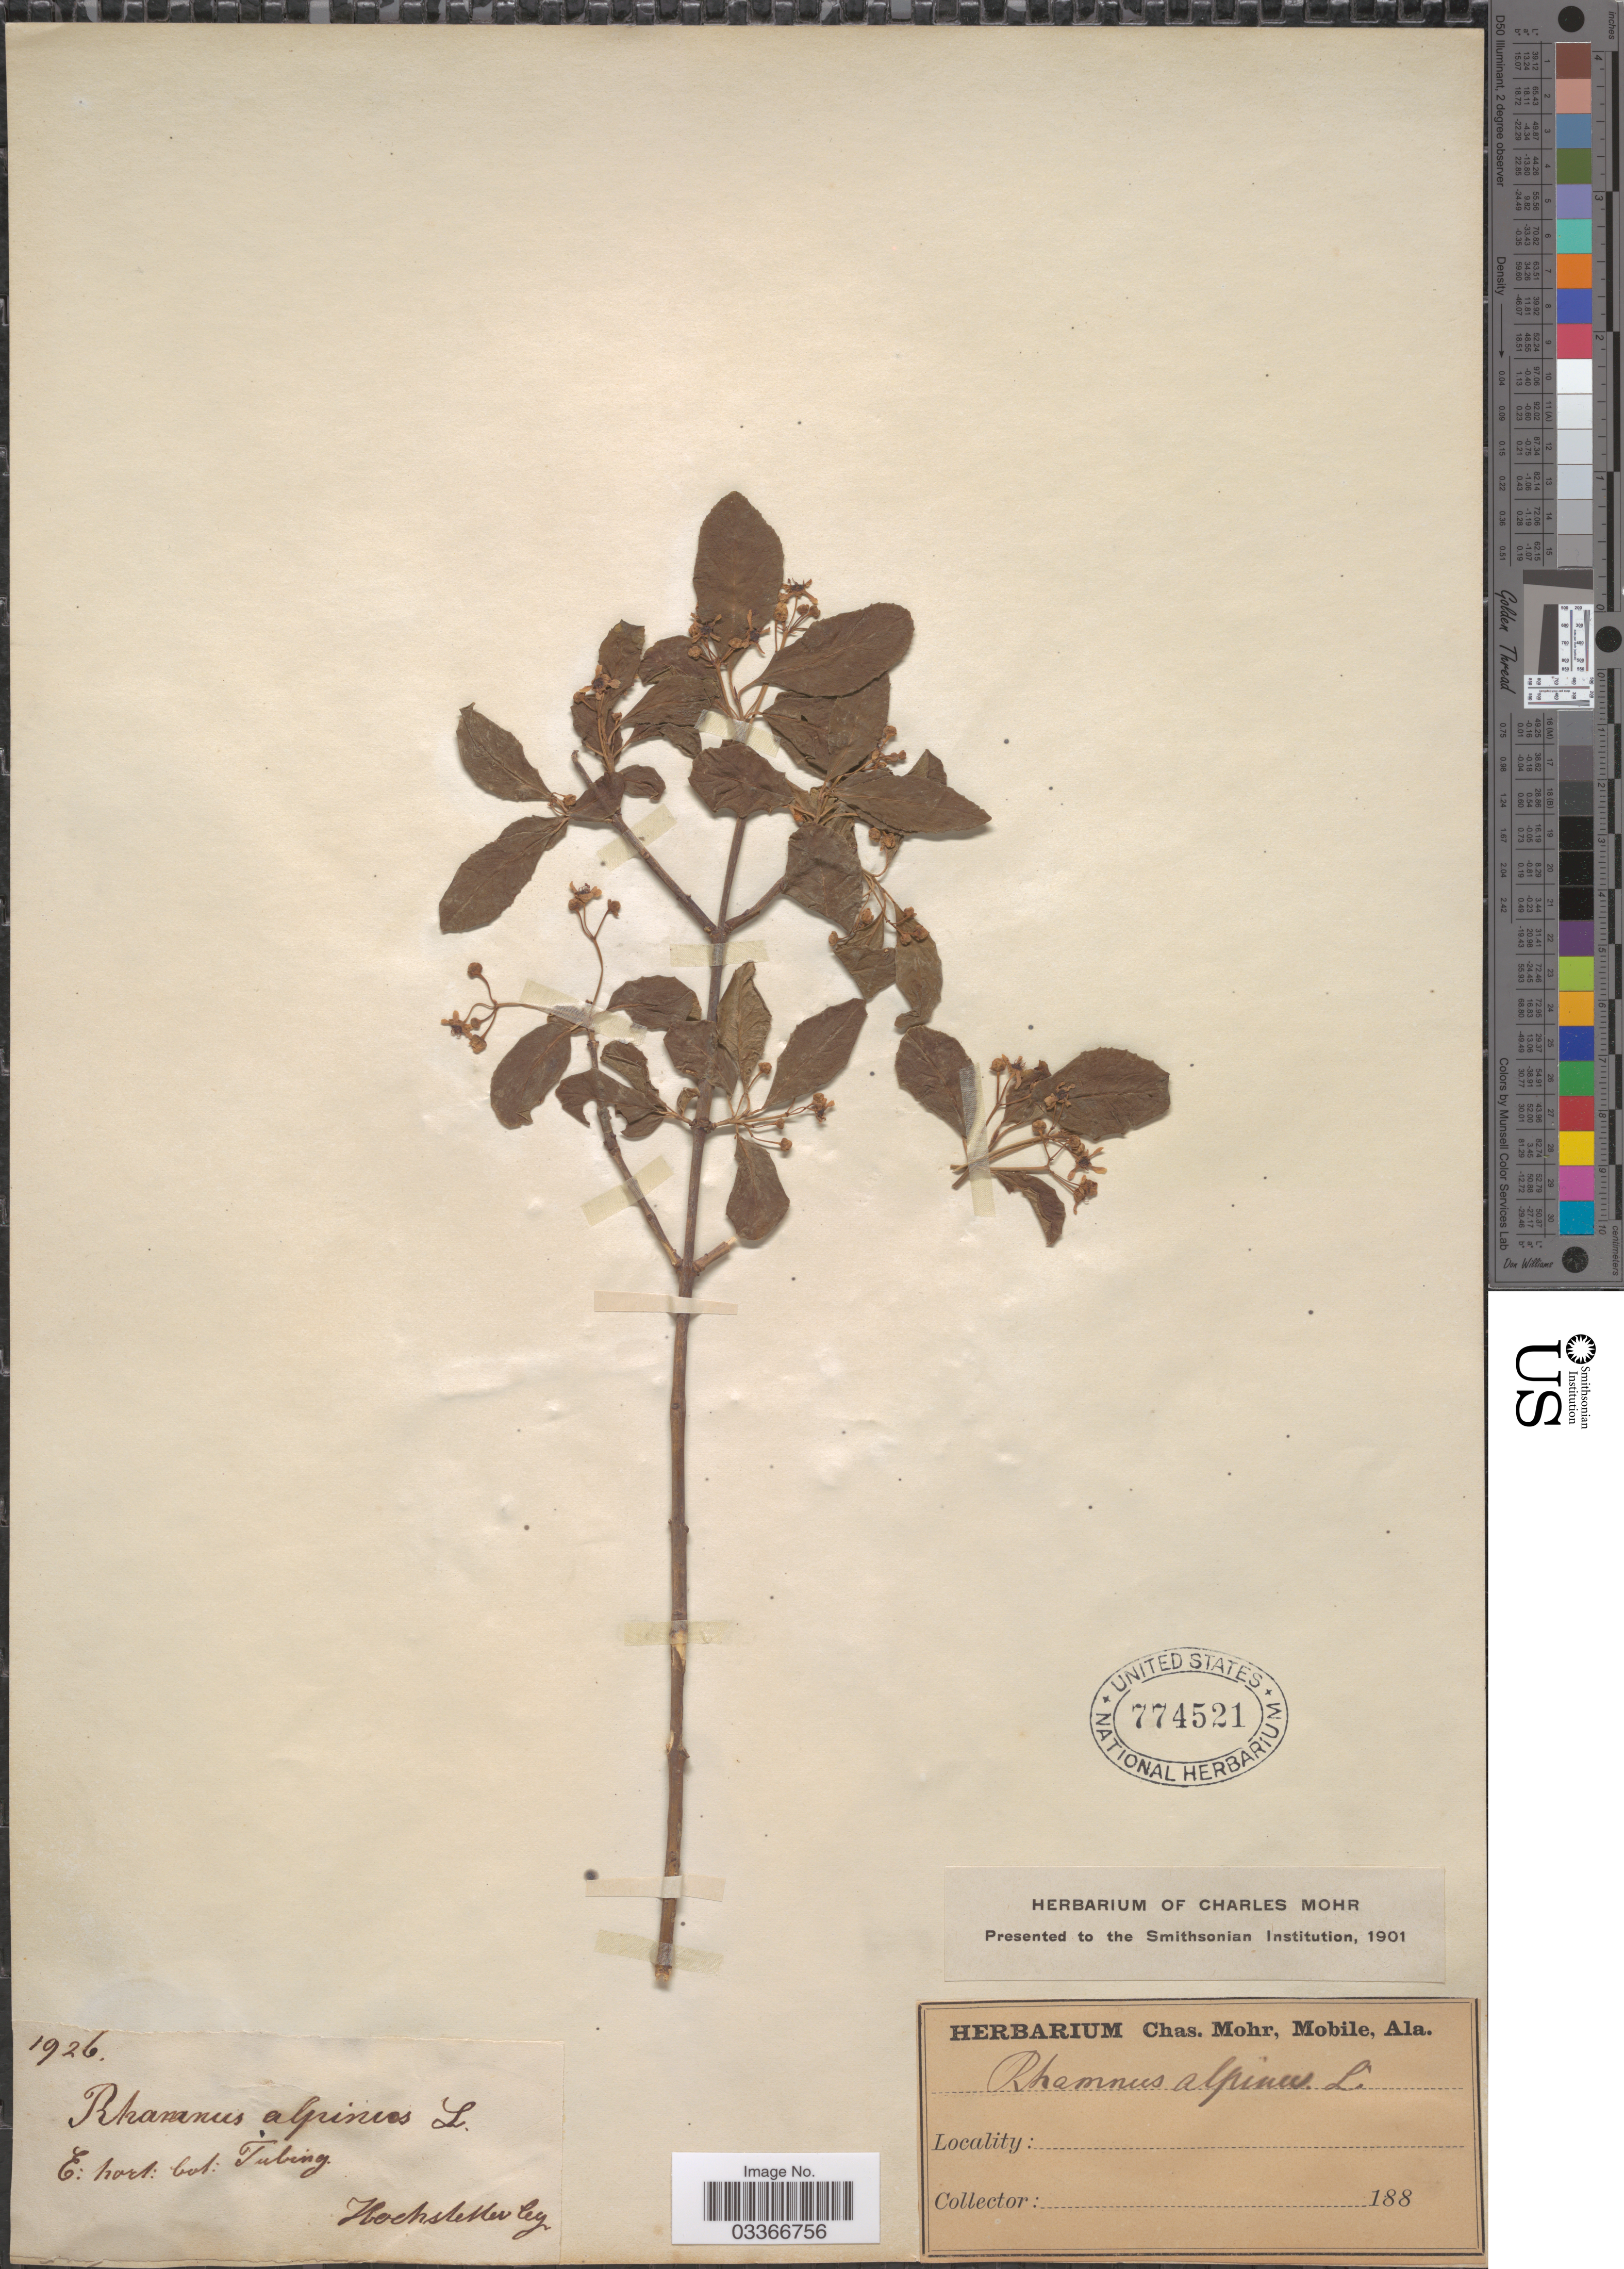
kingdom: Plantae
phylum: Tracheophyta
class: Magnoliopsida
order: Rosales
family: Rhamnaceae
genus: Rhamnus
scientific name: Rhamnus alpina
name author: L.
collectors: -. Hochstetter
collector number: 1926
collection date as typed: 188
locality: E: hort: bot: Tubing [unsure placement]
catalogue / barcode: US 774521